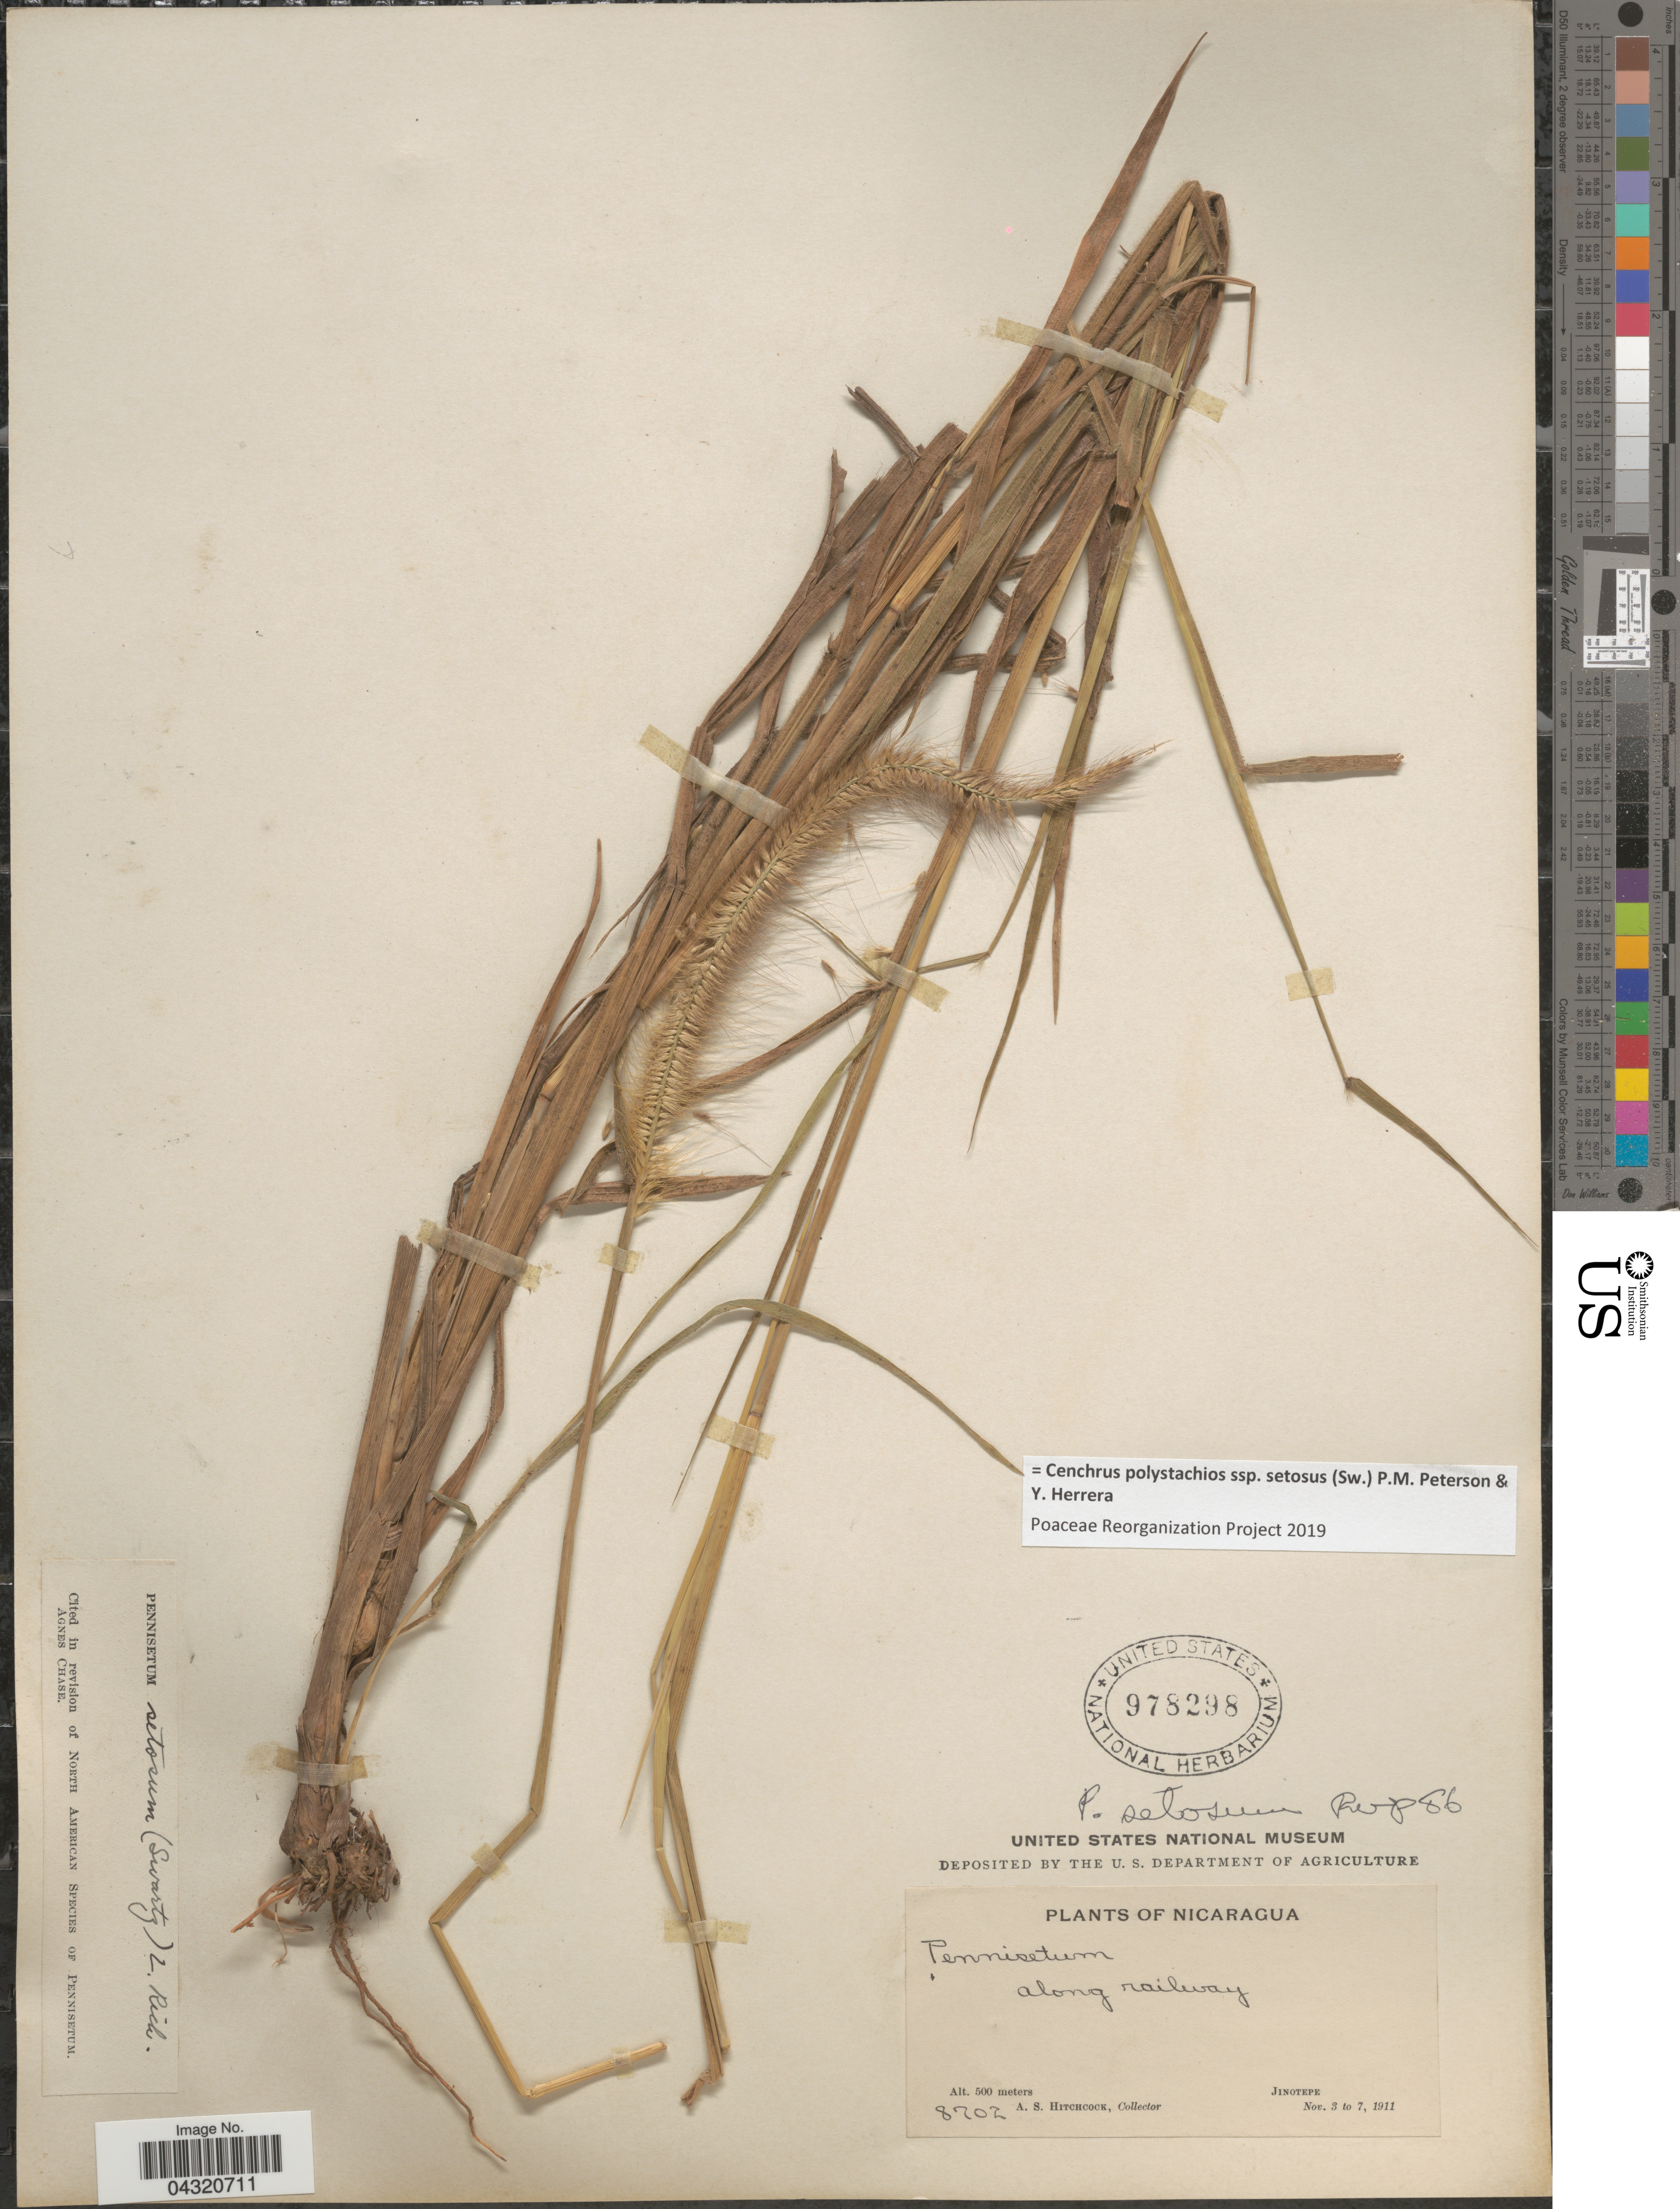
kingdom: Plantae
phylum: Tracheophyta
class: Liliopsida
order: Poales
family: Poaceae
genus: Cenchrus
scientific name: Cenchrus polystachios subsp. setosus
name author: (Sw.) P.M. Peterson & Y. Herrera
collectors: A. S. Hitchcock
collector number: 8702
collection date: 1911-11-03/1911-11-07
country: Nicaragua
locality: Along railroad. Jinotepe.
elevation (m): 500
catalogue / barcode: US 978298